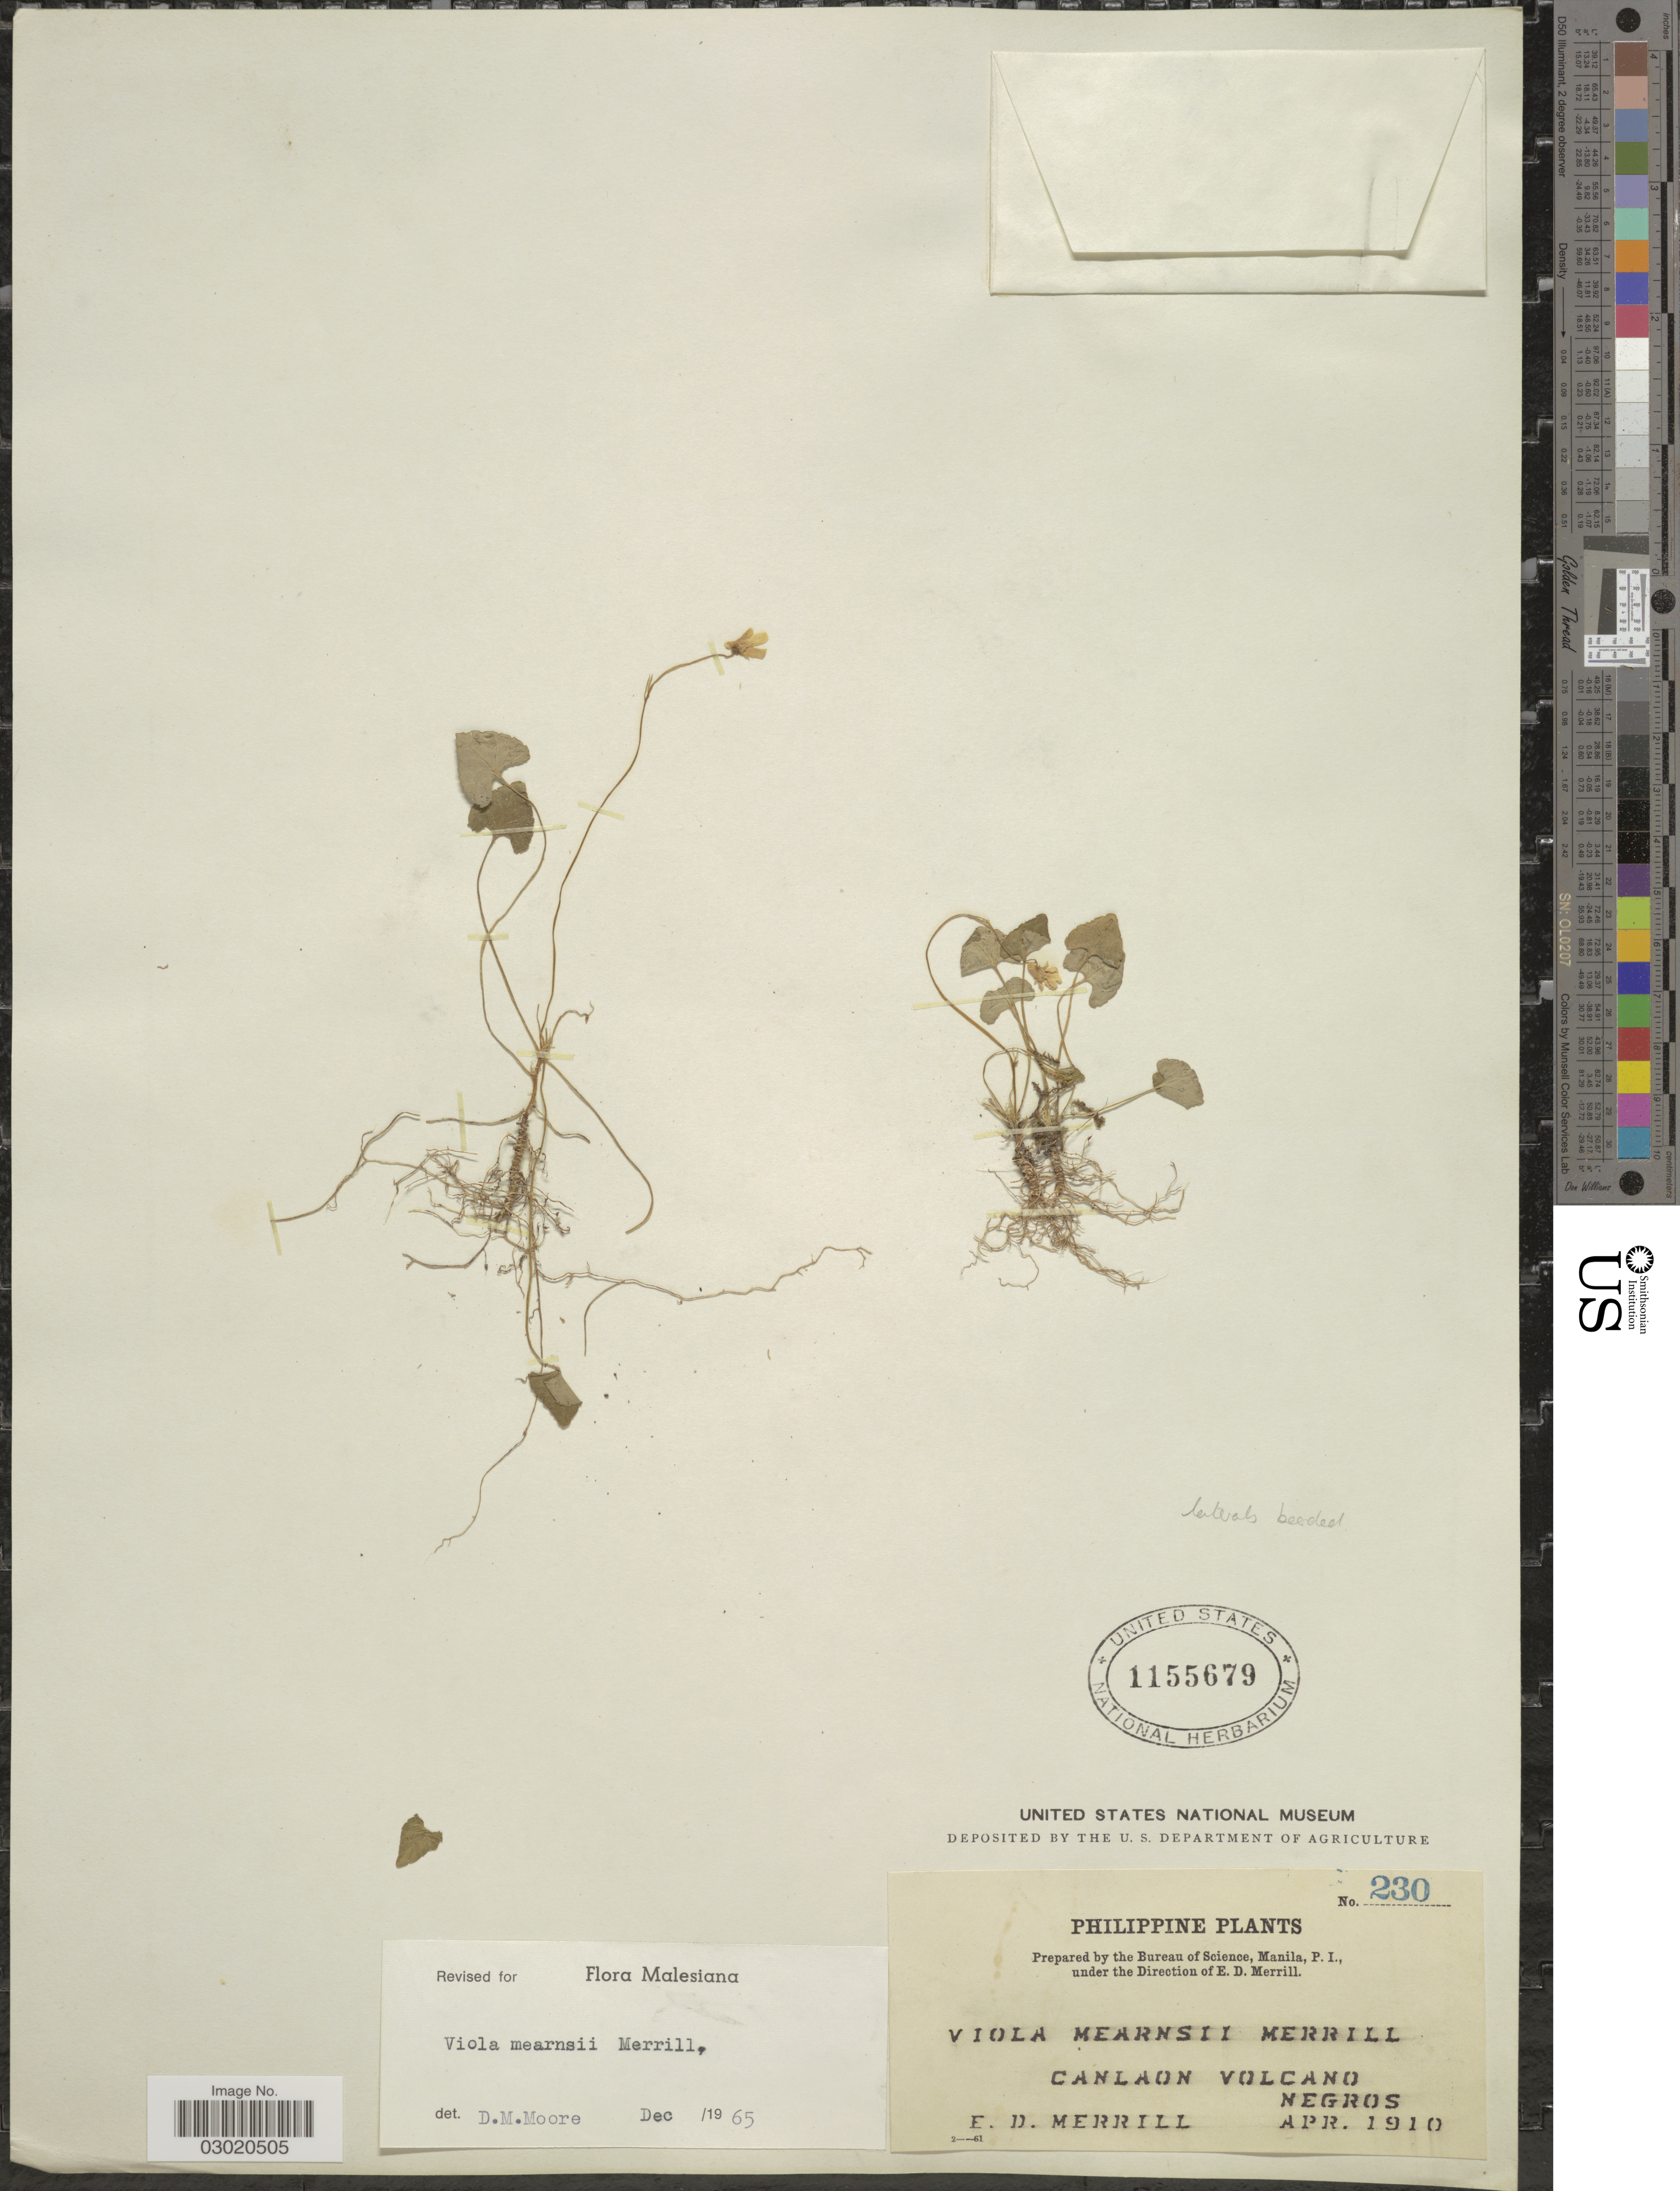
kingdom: Plantae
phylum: Tracheophyta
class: Magnoliopsida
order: Malpighiales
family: Violaceae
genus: Viola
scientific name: Viola mearnsii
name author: Standl.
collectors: E. D. Merrill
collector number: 230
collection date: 1910-04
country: Philippines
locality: Canlaon Volcano, Negros.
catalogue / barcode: US 1155679